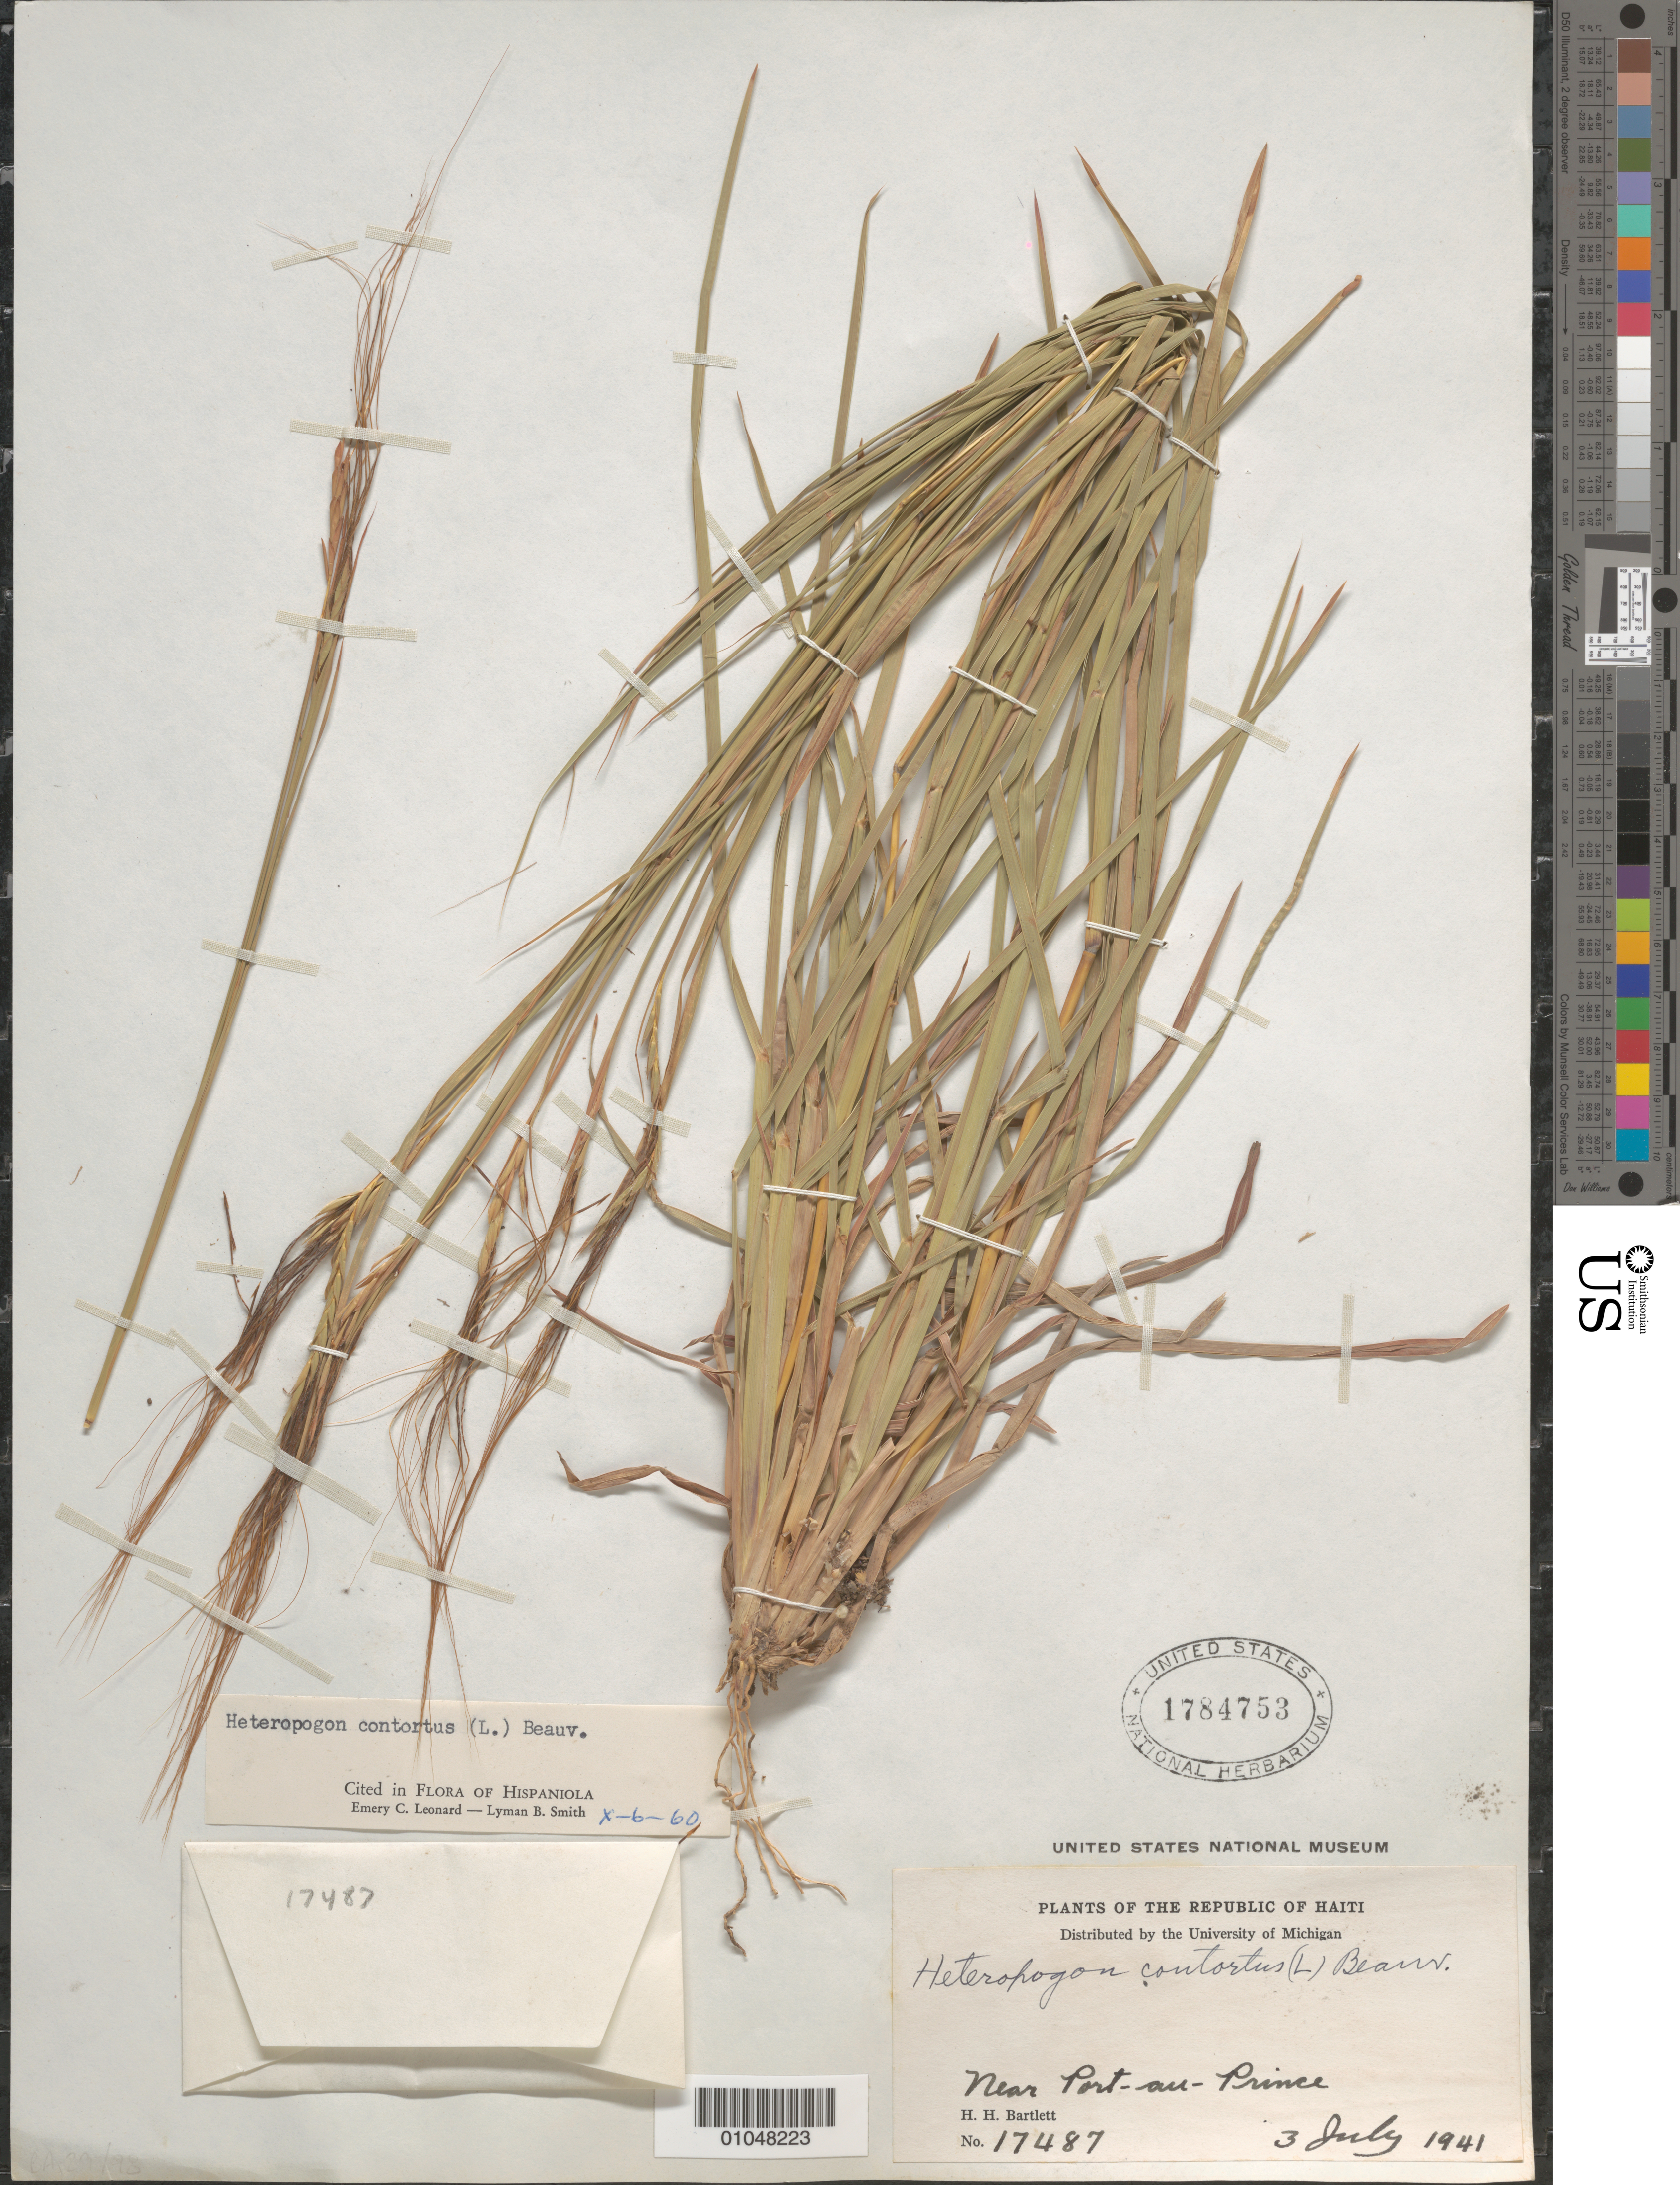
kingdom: Plantae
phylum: Tracheophyta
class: Liliopsida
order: Poales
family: Poaceae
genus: Heteropogon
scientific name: Heteropogon contortus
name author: (L.) P. Beauv. ex Roem. & Schult.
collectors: H. H. Bartlett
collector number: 17487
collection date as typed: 03 Jul 1941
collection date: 1941-07-03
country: Haiti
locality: Near Port-au-Prince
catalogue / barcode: US 1784753